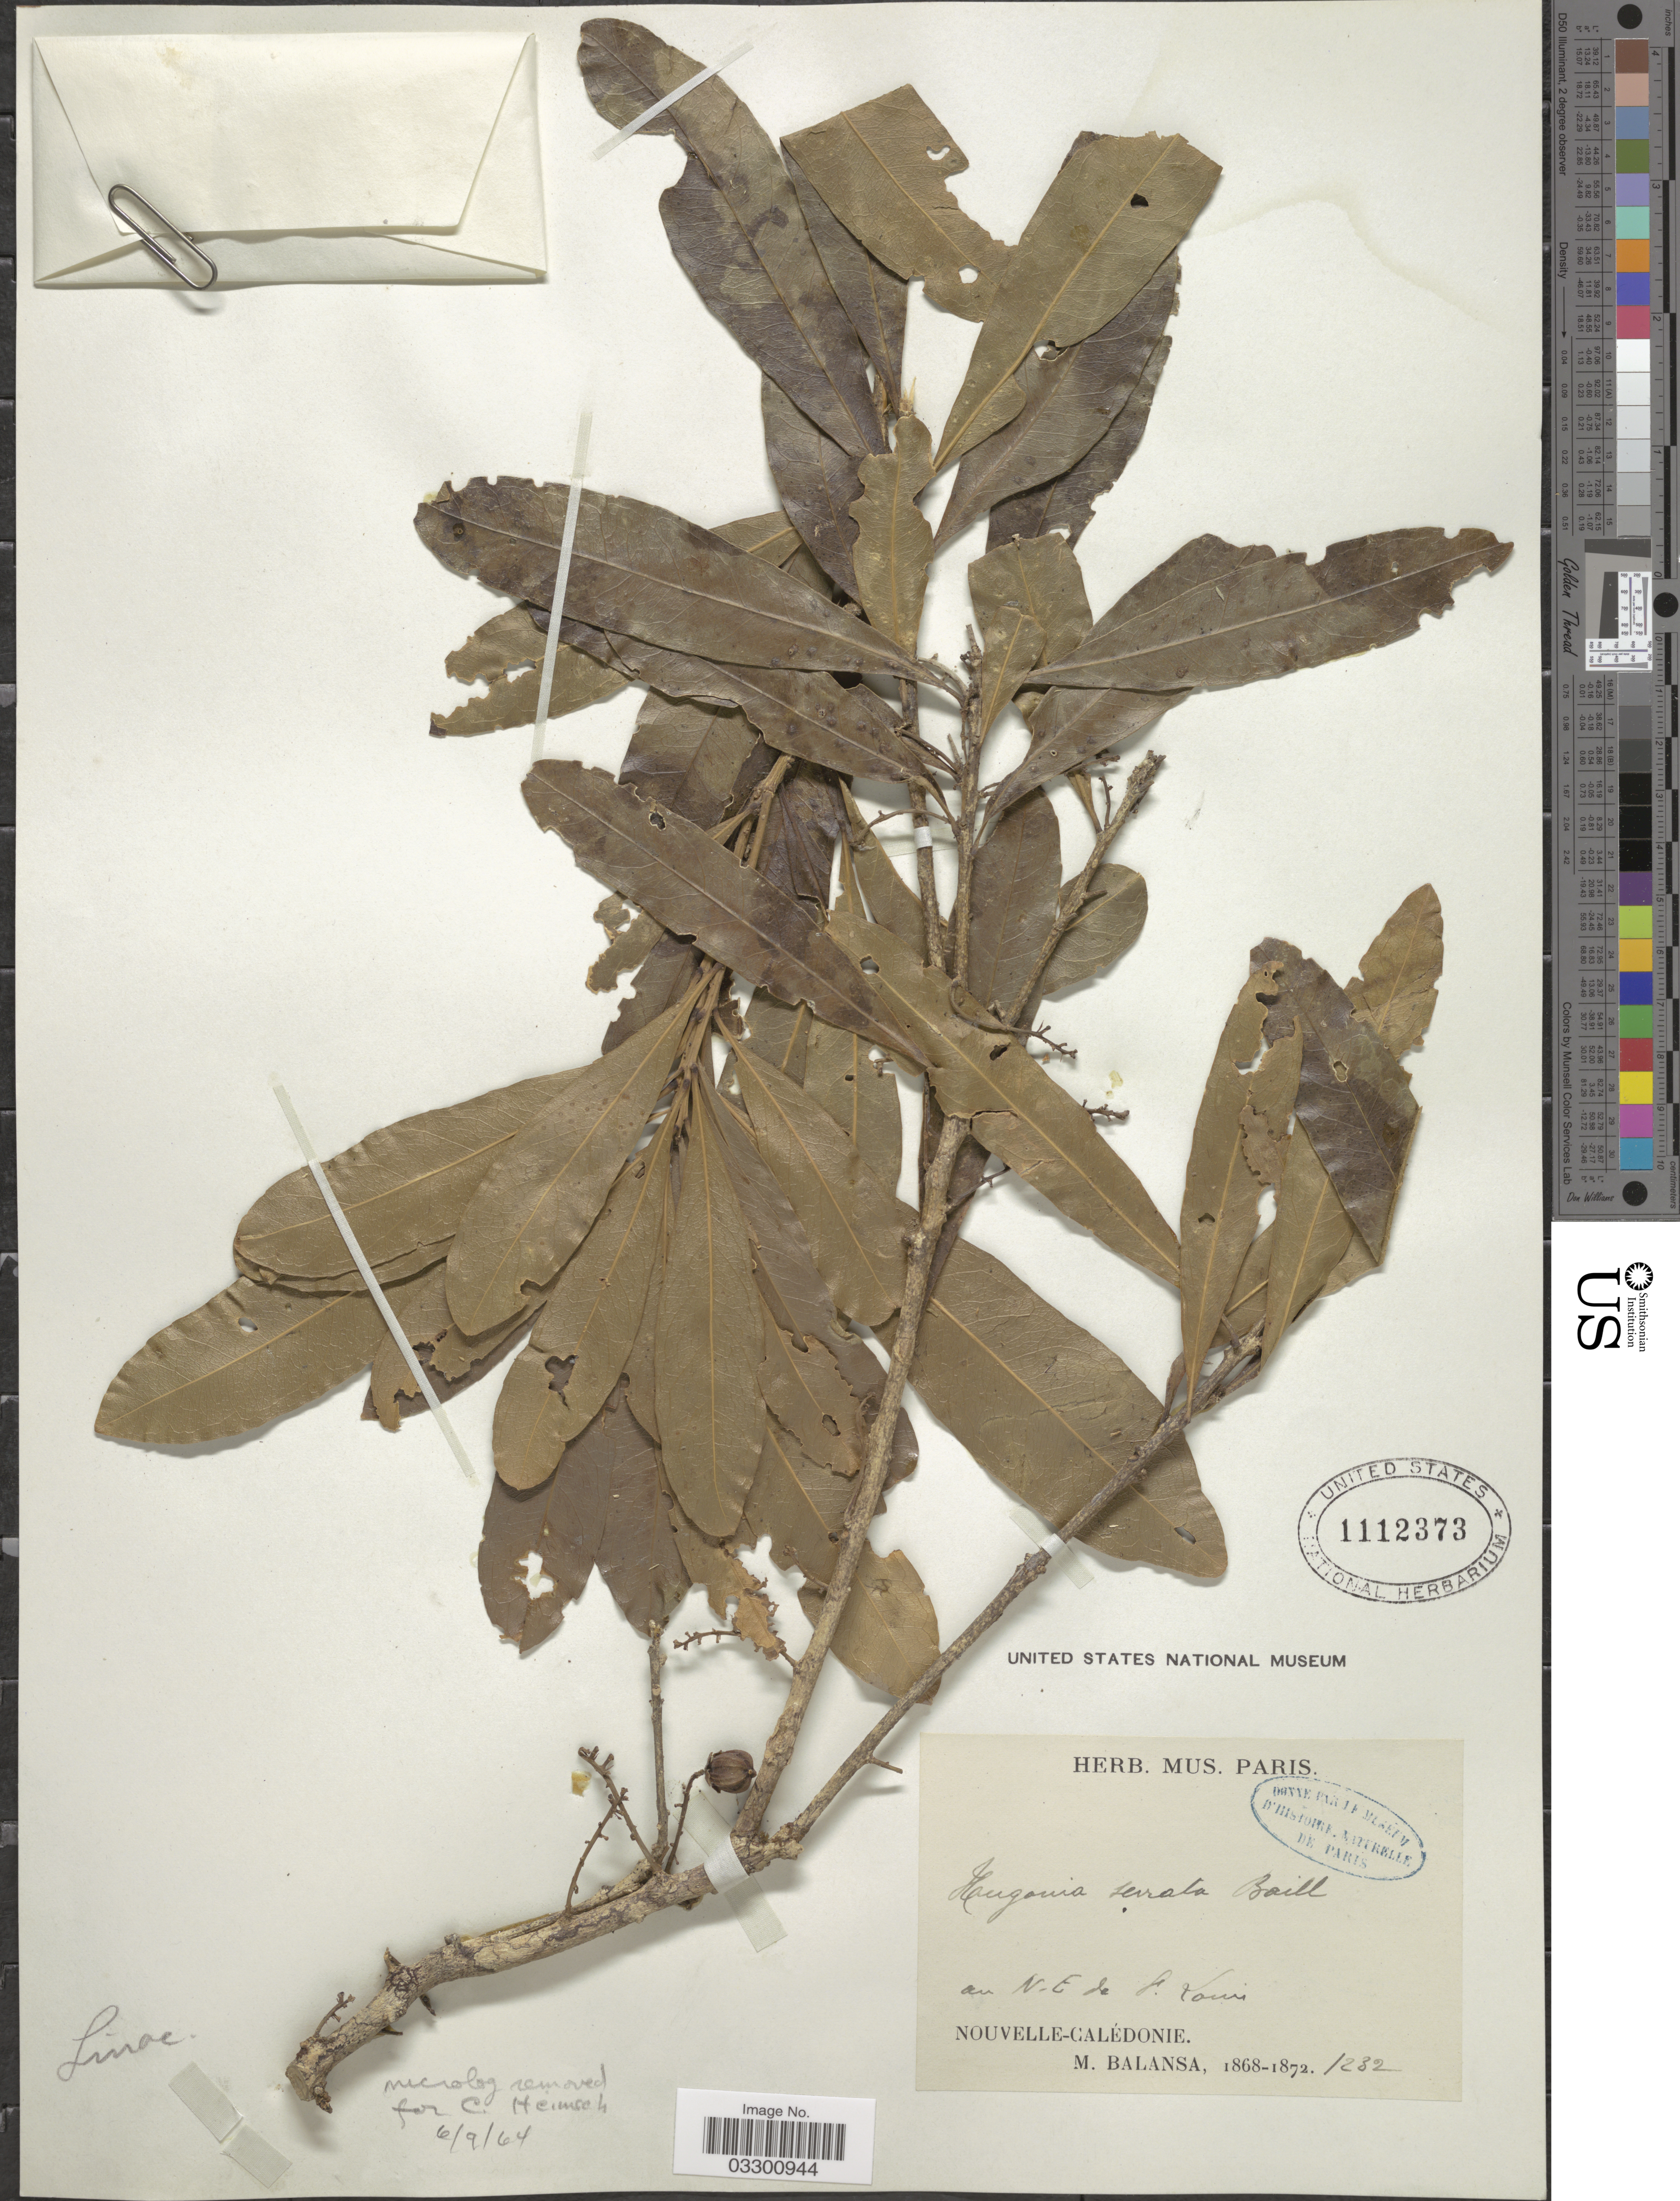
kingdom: Plantae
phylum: Tracheophyta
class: Magnoliopsida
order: Malpighiales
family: Linaceae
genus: Durandea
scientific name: Durandea serrata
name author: Planch.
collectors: B. Balansa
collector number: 1232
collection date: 1868/1872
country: New Caledonia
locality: Au N.E. de St. Louis. Nouvelle-Calédonie.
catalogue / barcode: US 1112373